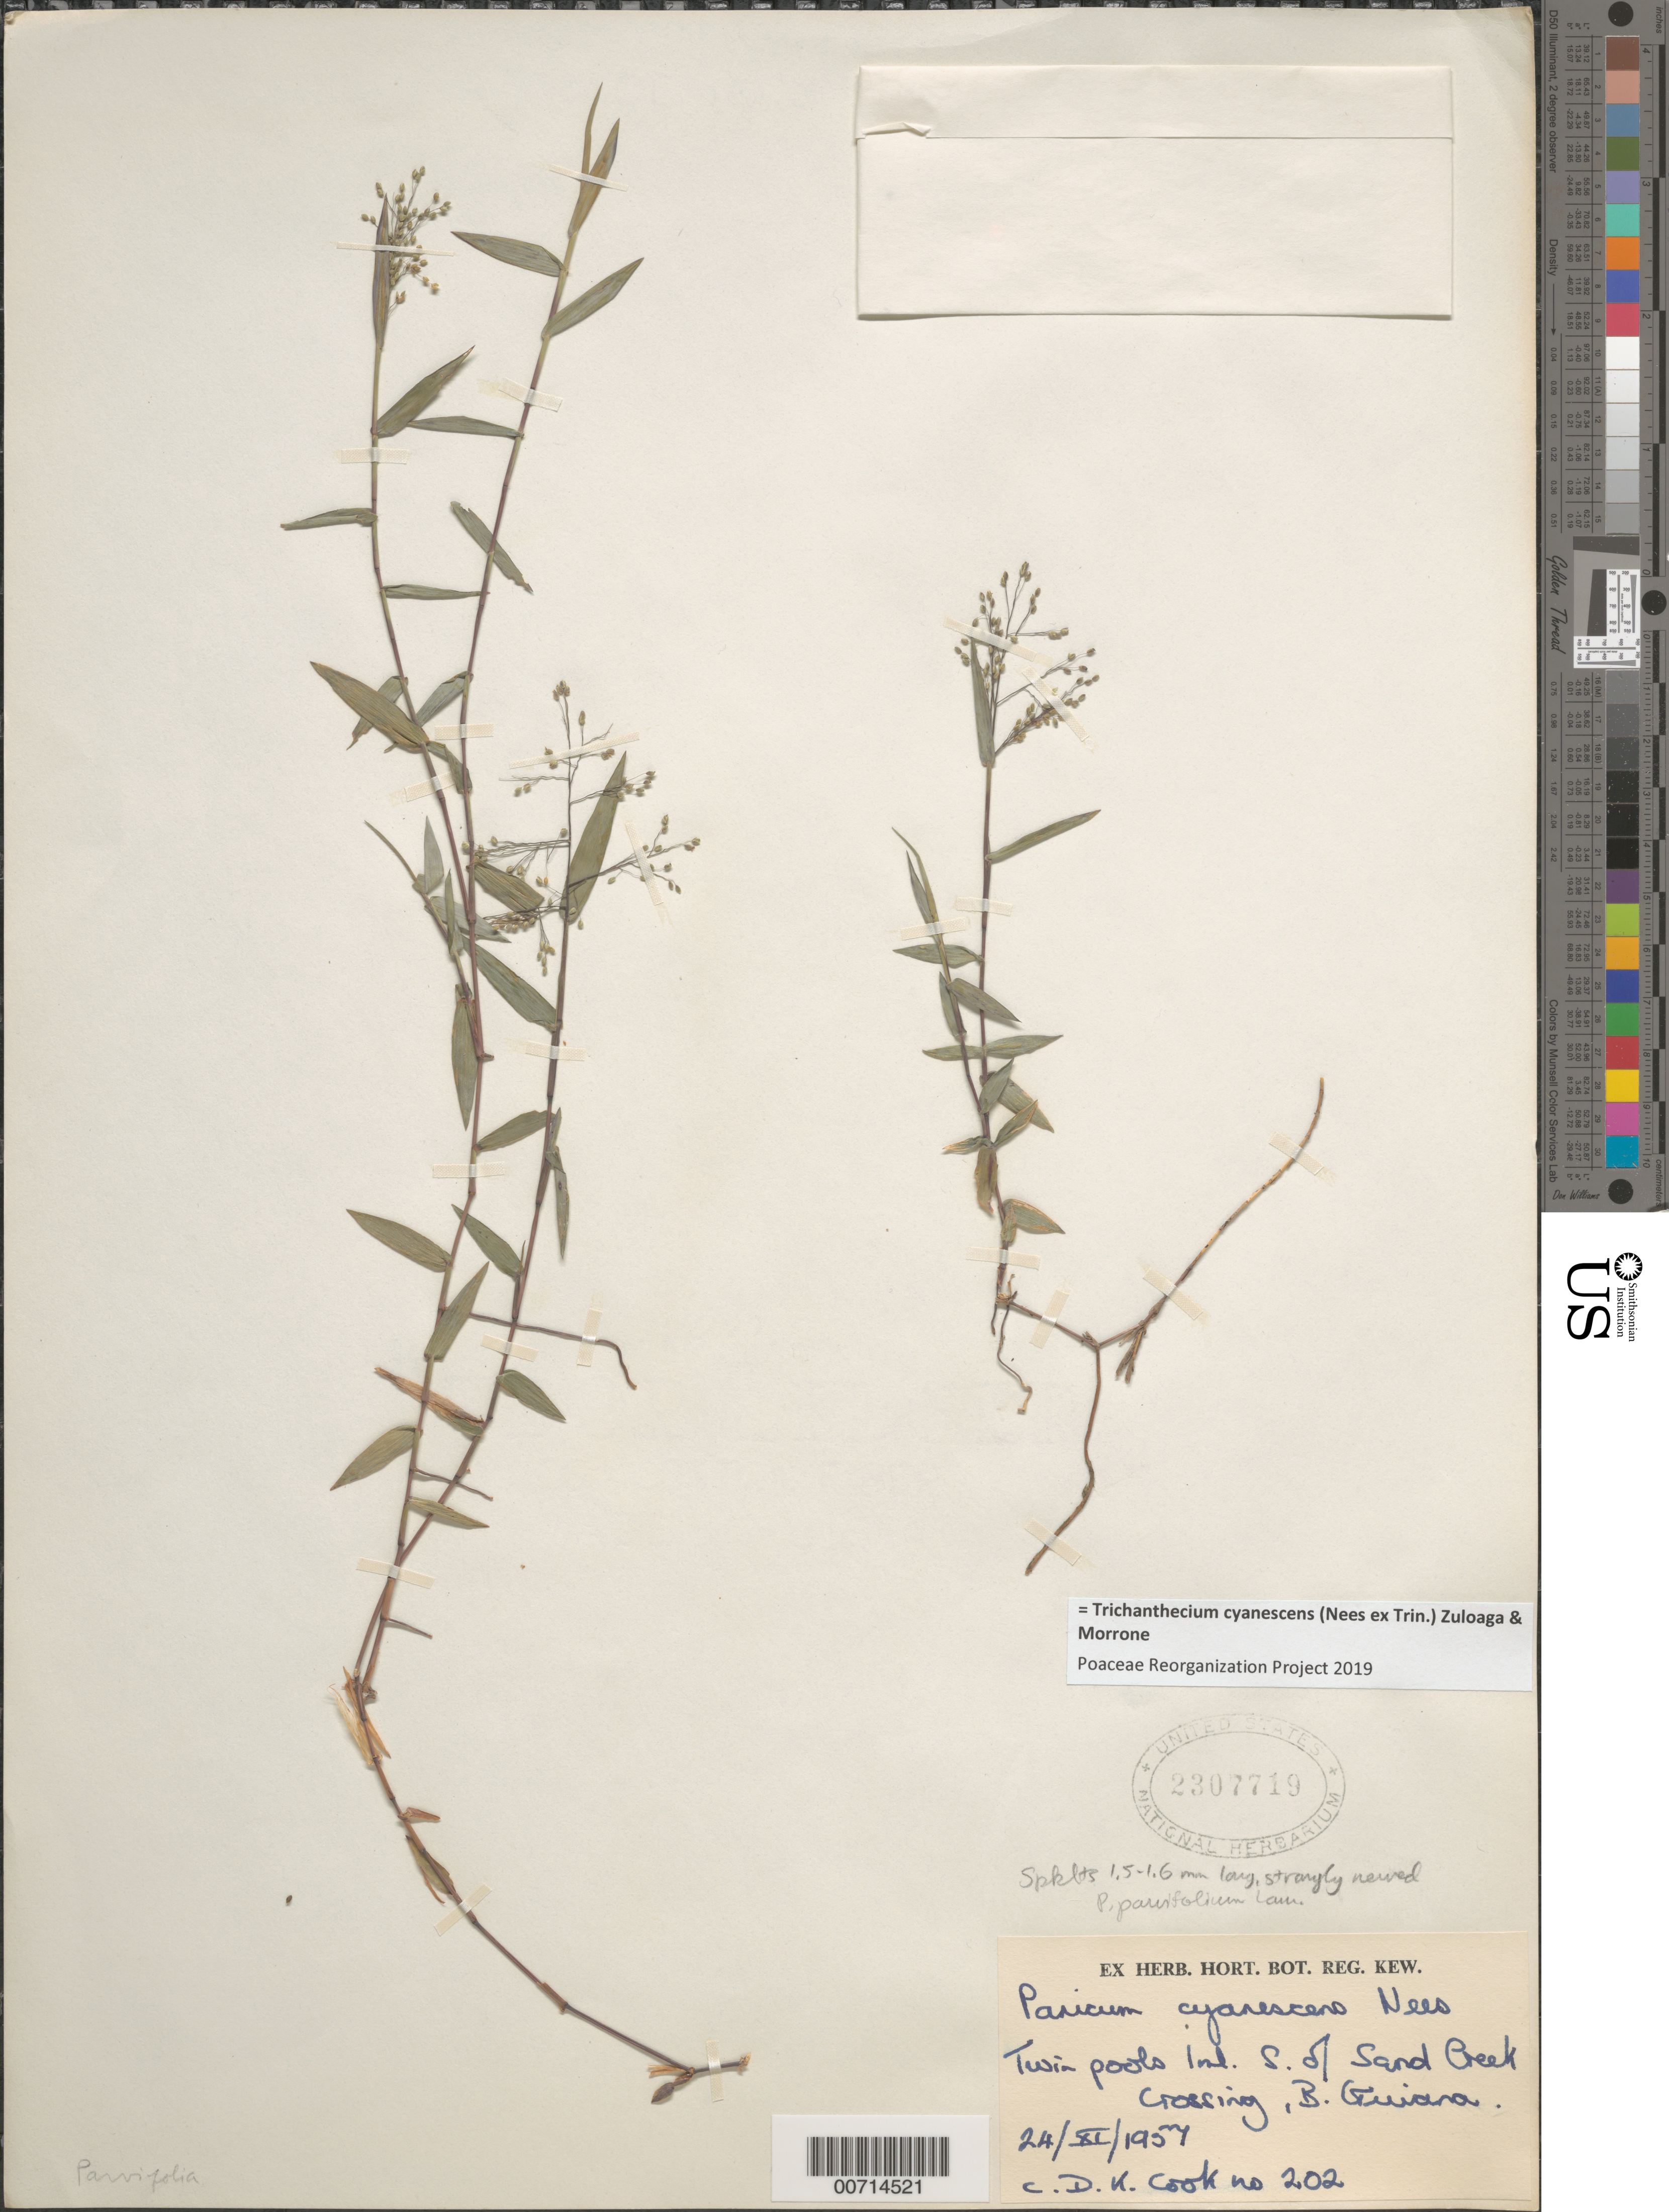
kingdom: Plantae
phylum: Tracheophyta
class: Liliopsida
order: Poales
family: Poaceae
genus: Trichanthecium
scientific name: Trichanthecium cyanescens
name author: (Nees ex Trin.) Zuloaga & Morrone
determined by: Poaceae Reorganization Project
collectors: C. D. K. Cook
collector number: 202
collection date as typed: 24-Nov-57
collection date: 1957-11-24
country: Guyana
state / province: U. Takutu-U. Essequibo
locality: Sand Creek Crossing, 1 mile S of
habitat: Twin pools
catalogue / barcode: US 2307719